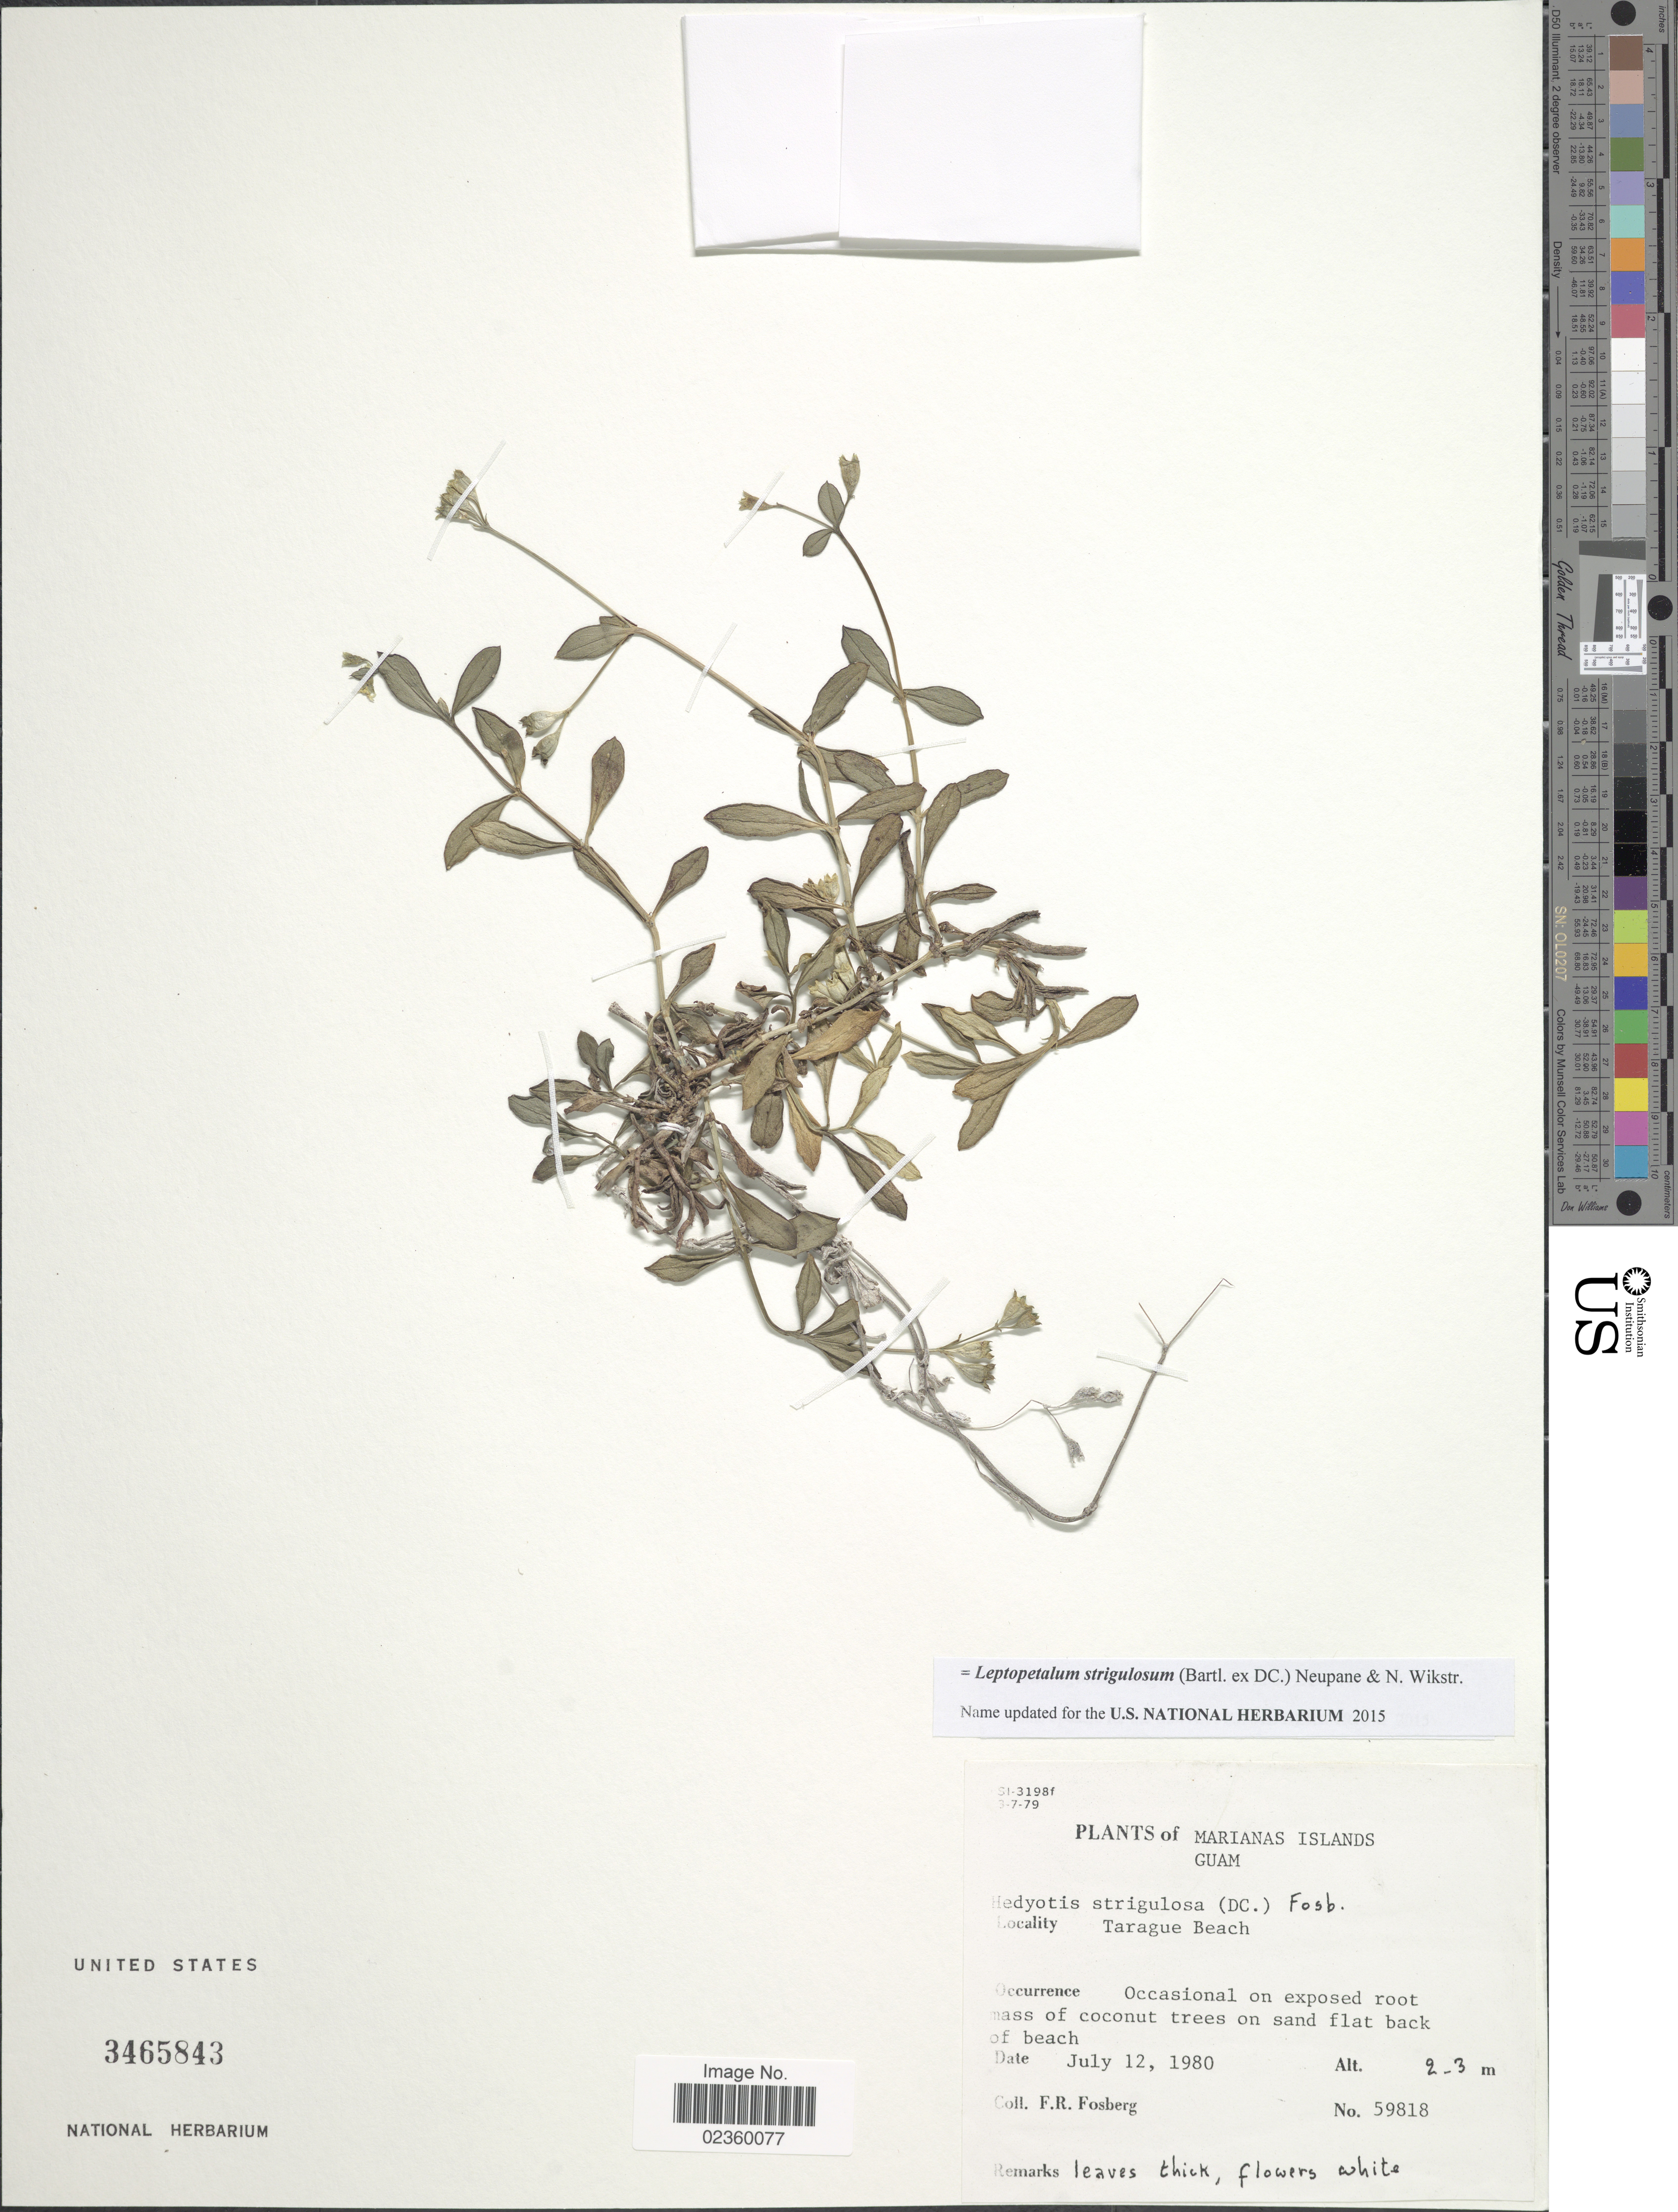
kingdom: Plantae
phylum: Tracheophyta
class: Magnoliopsida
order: Gentianales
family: Rubiaceae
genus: Leptopetalum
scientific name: Leptopetalum strigulosum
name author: (Bartl. ex DC.) Neupane & N. Wikstr.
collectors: F. R. Fosberg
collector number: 59818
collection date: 1980-07-12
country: Guam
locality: Marianas Islands. Tarague Beach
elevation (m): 2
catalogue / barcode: US 3465843